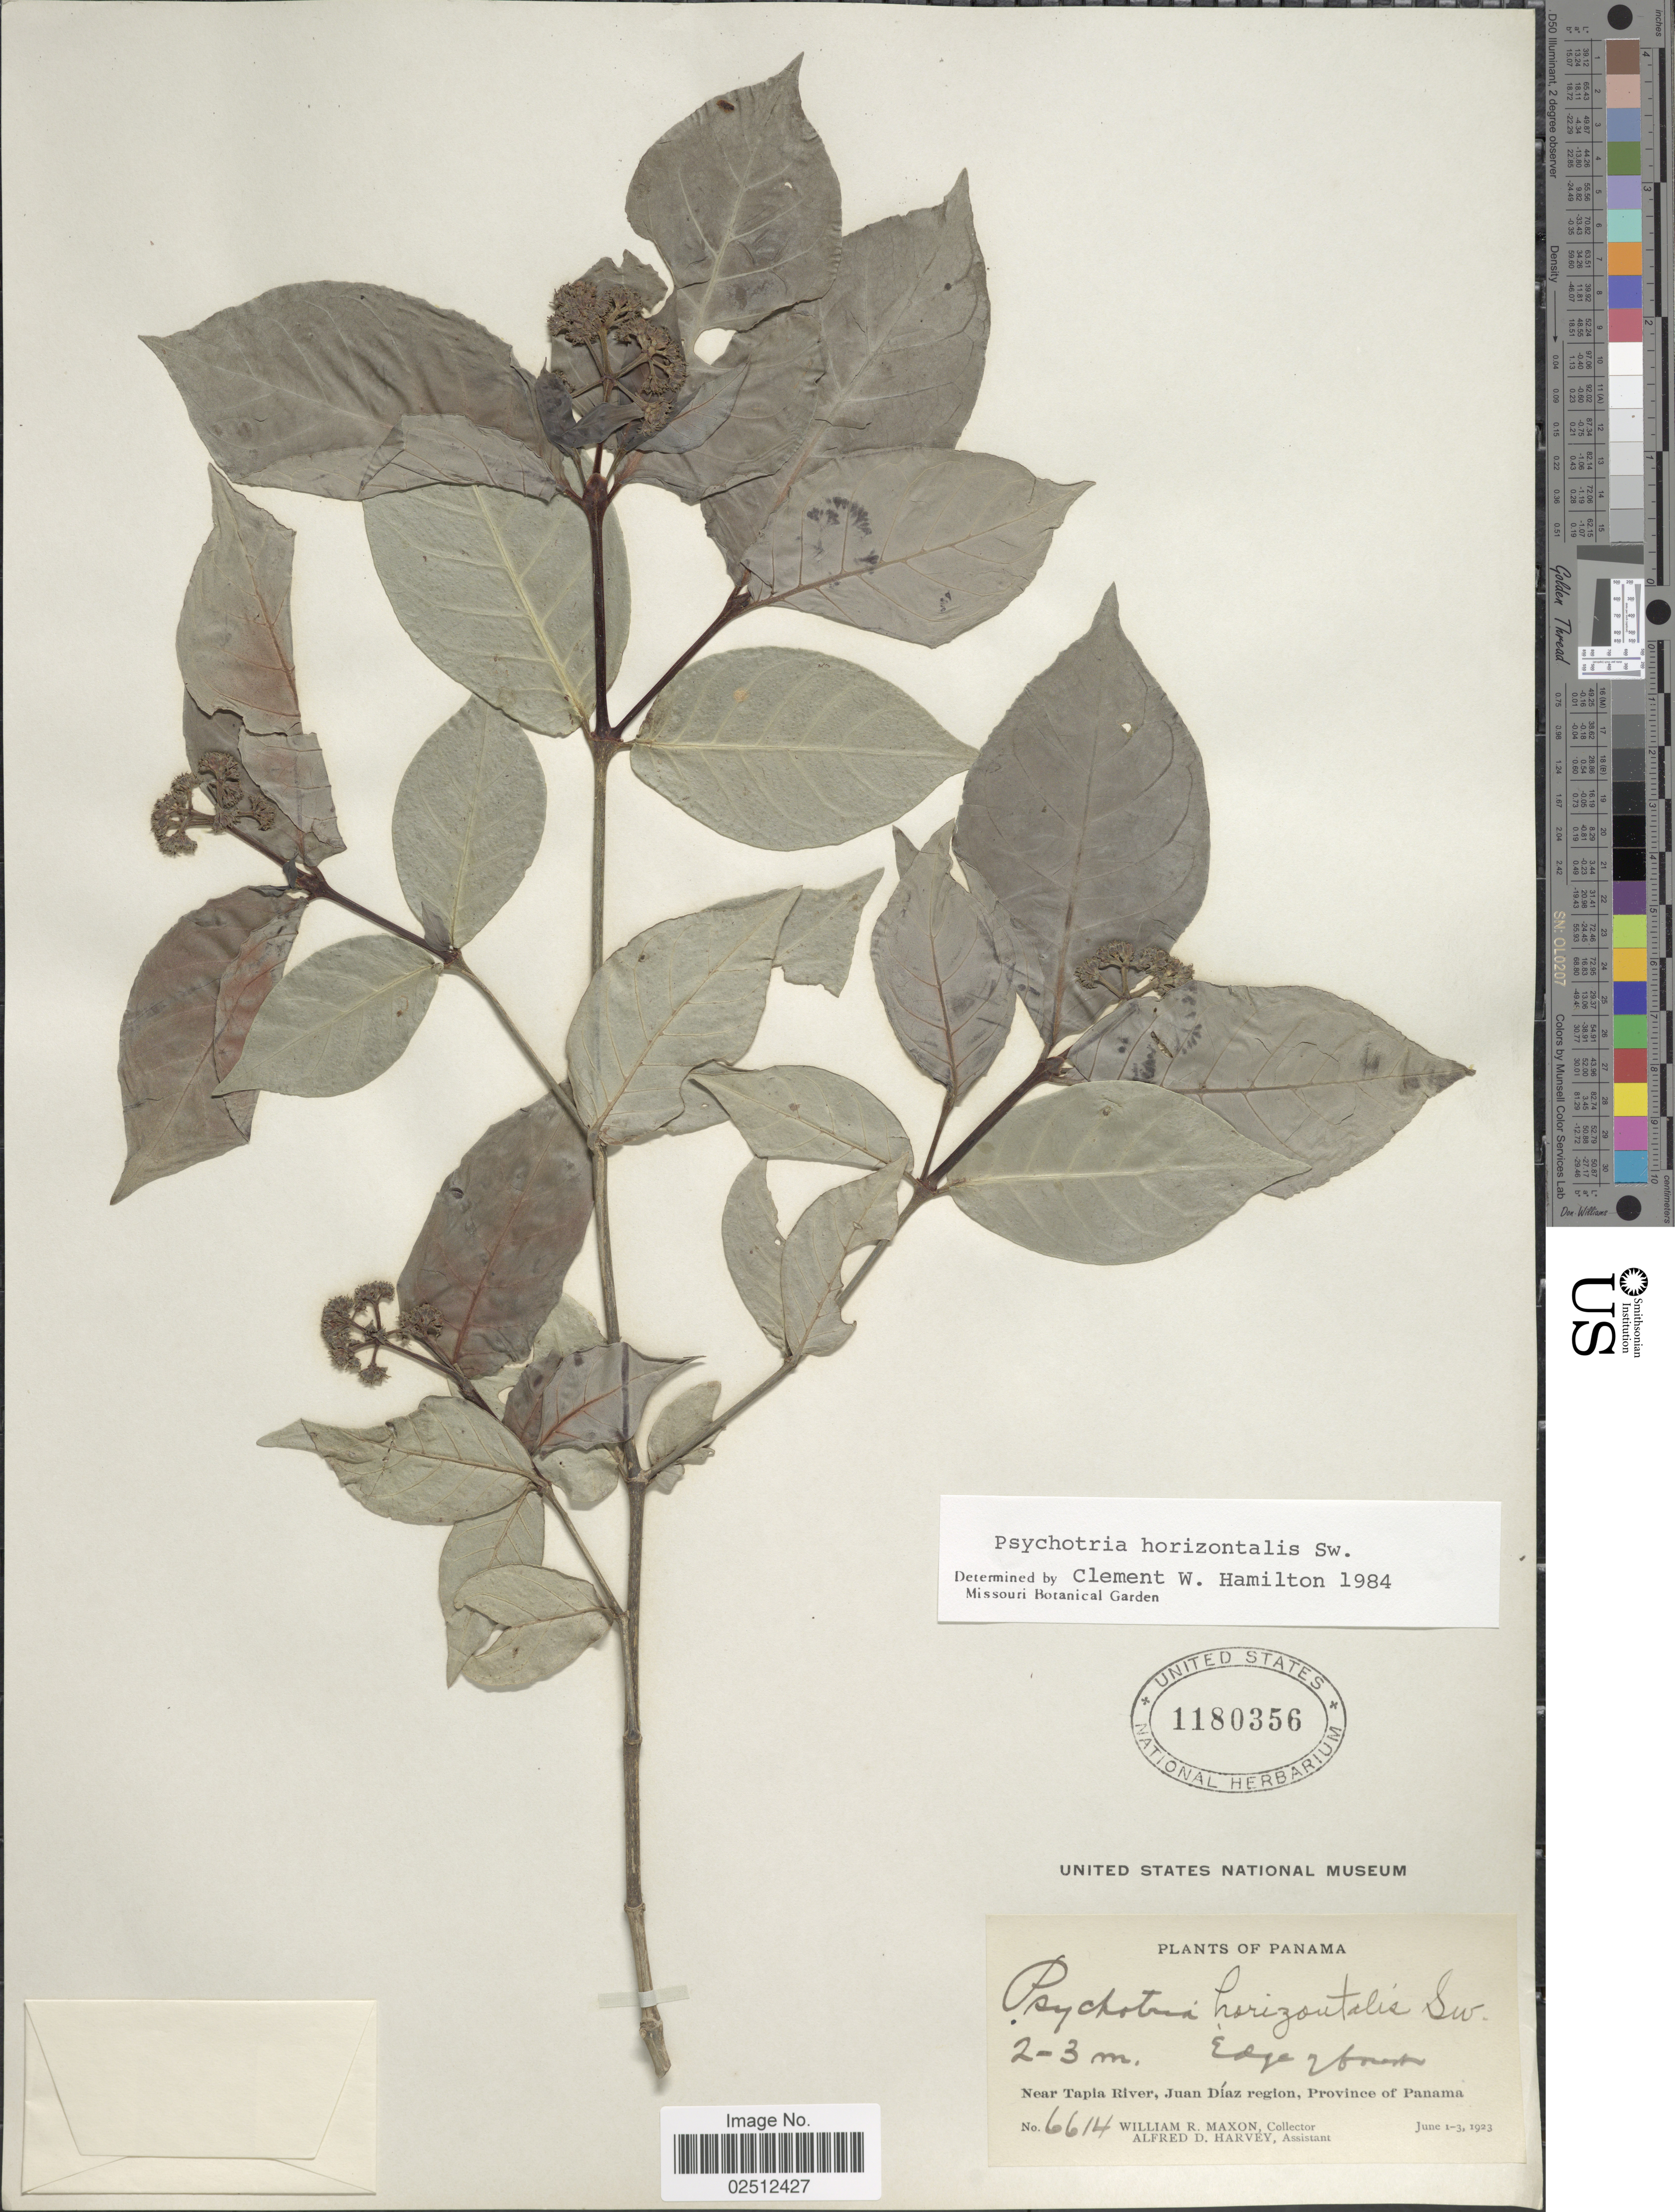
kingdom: Plantae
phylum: Tracheophyta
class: Magnoliopsida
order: Gentianales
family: Rubiaceae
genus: Psychotria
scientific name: Psychotria horizontalis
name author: Sw.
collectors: W. R. Maxon & A. D. Harvey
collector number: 6614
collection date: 1923-06-01/1923-06-03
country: Panama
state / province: Panamá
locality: Near Tapia River, Juan Diaz Region, Province of Panama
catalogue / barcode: US 1180356